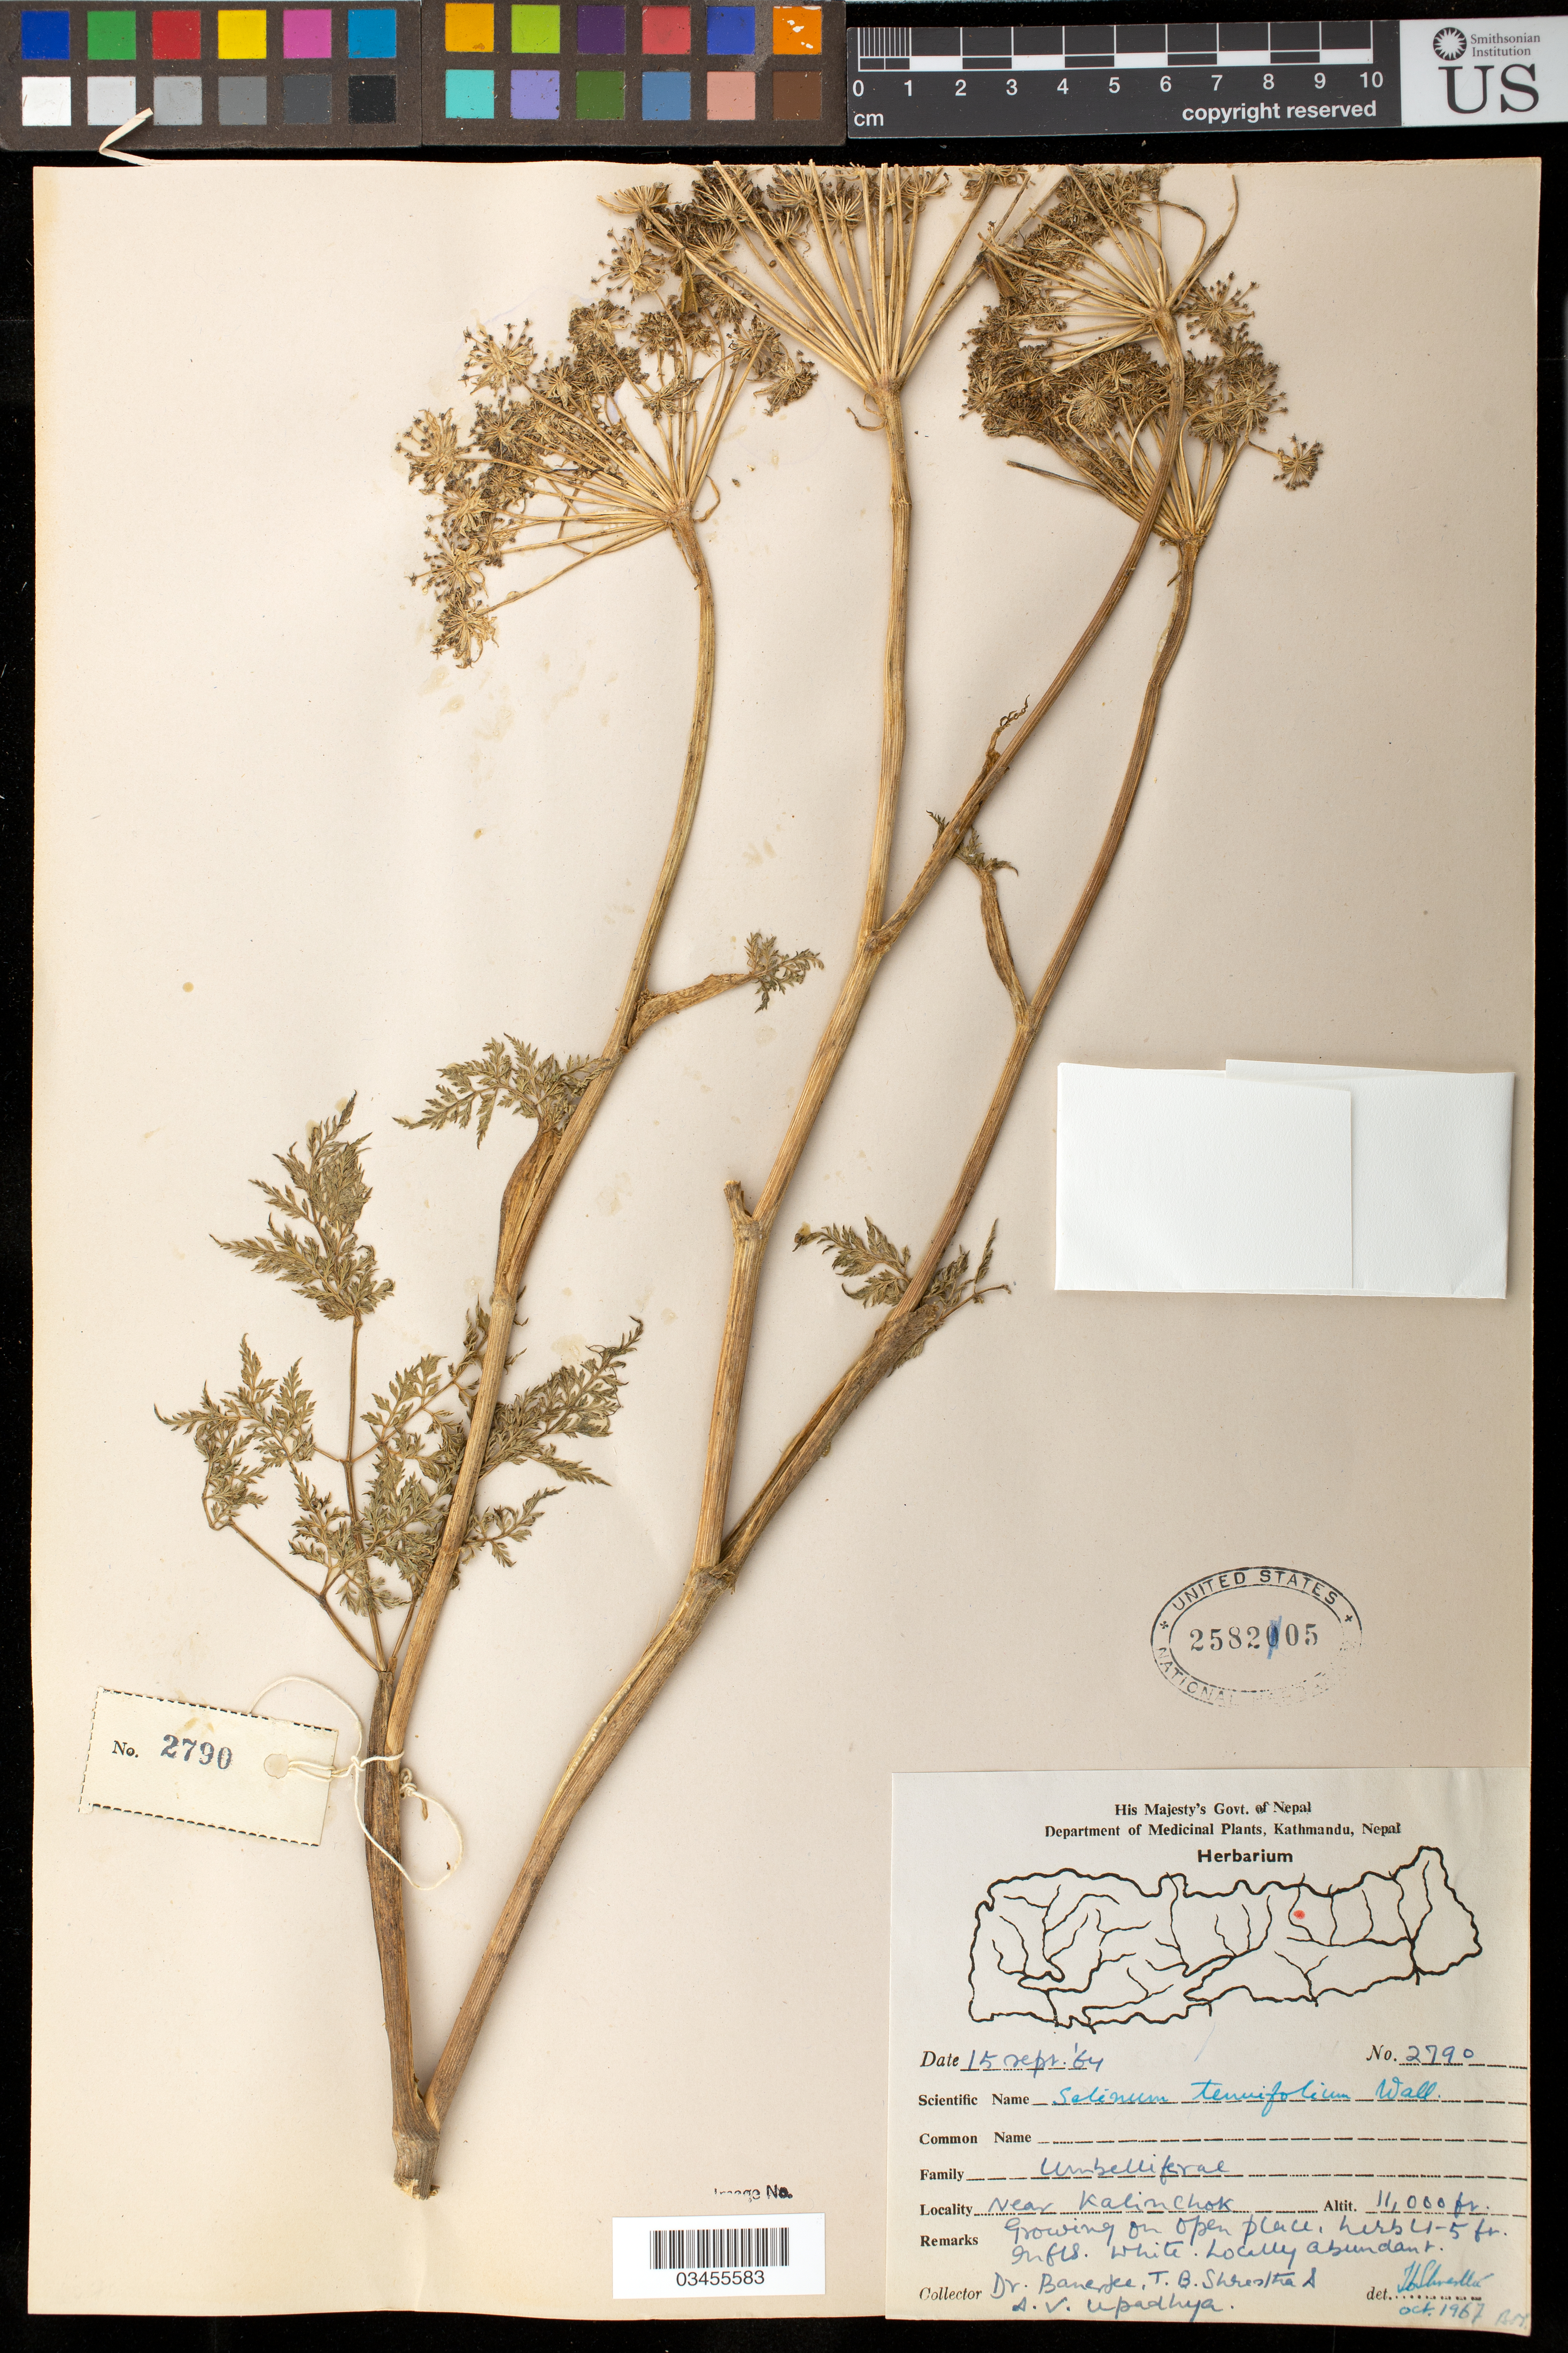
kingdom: Plantae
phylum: Tracheophyta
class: Magnoliopsida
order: Apiales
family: Apiaceae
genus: Selinum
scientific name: Selinum tenuifolium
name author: Salisb.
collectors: Banerjii, T. B. Shrestha & A. Upadhya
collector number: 2790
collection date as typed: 15 Sepr. '64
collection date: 1964-09-15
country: Nepal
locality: Near Kalinchok.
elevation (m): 3353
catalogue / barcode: US 2582105